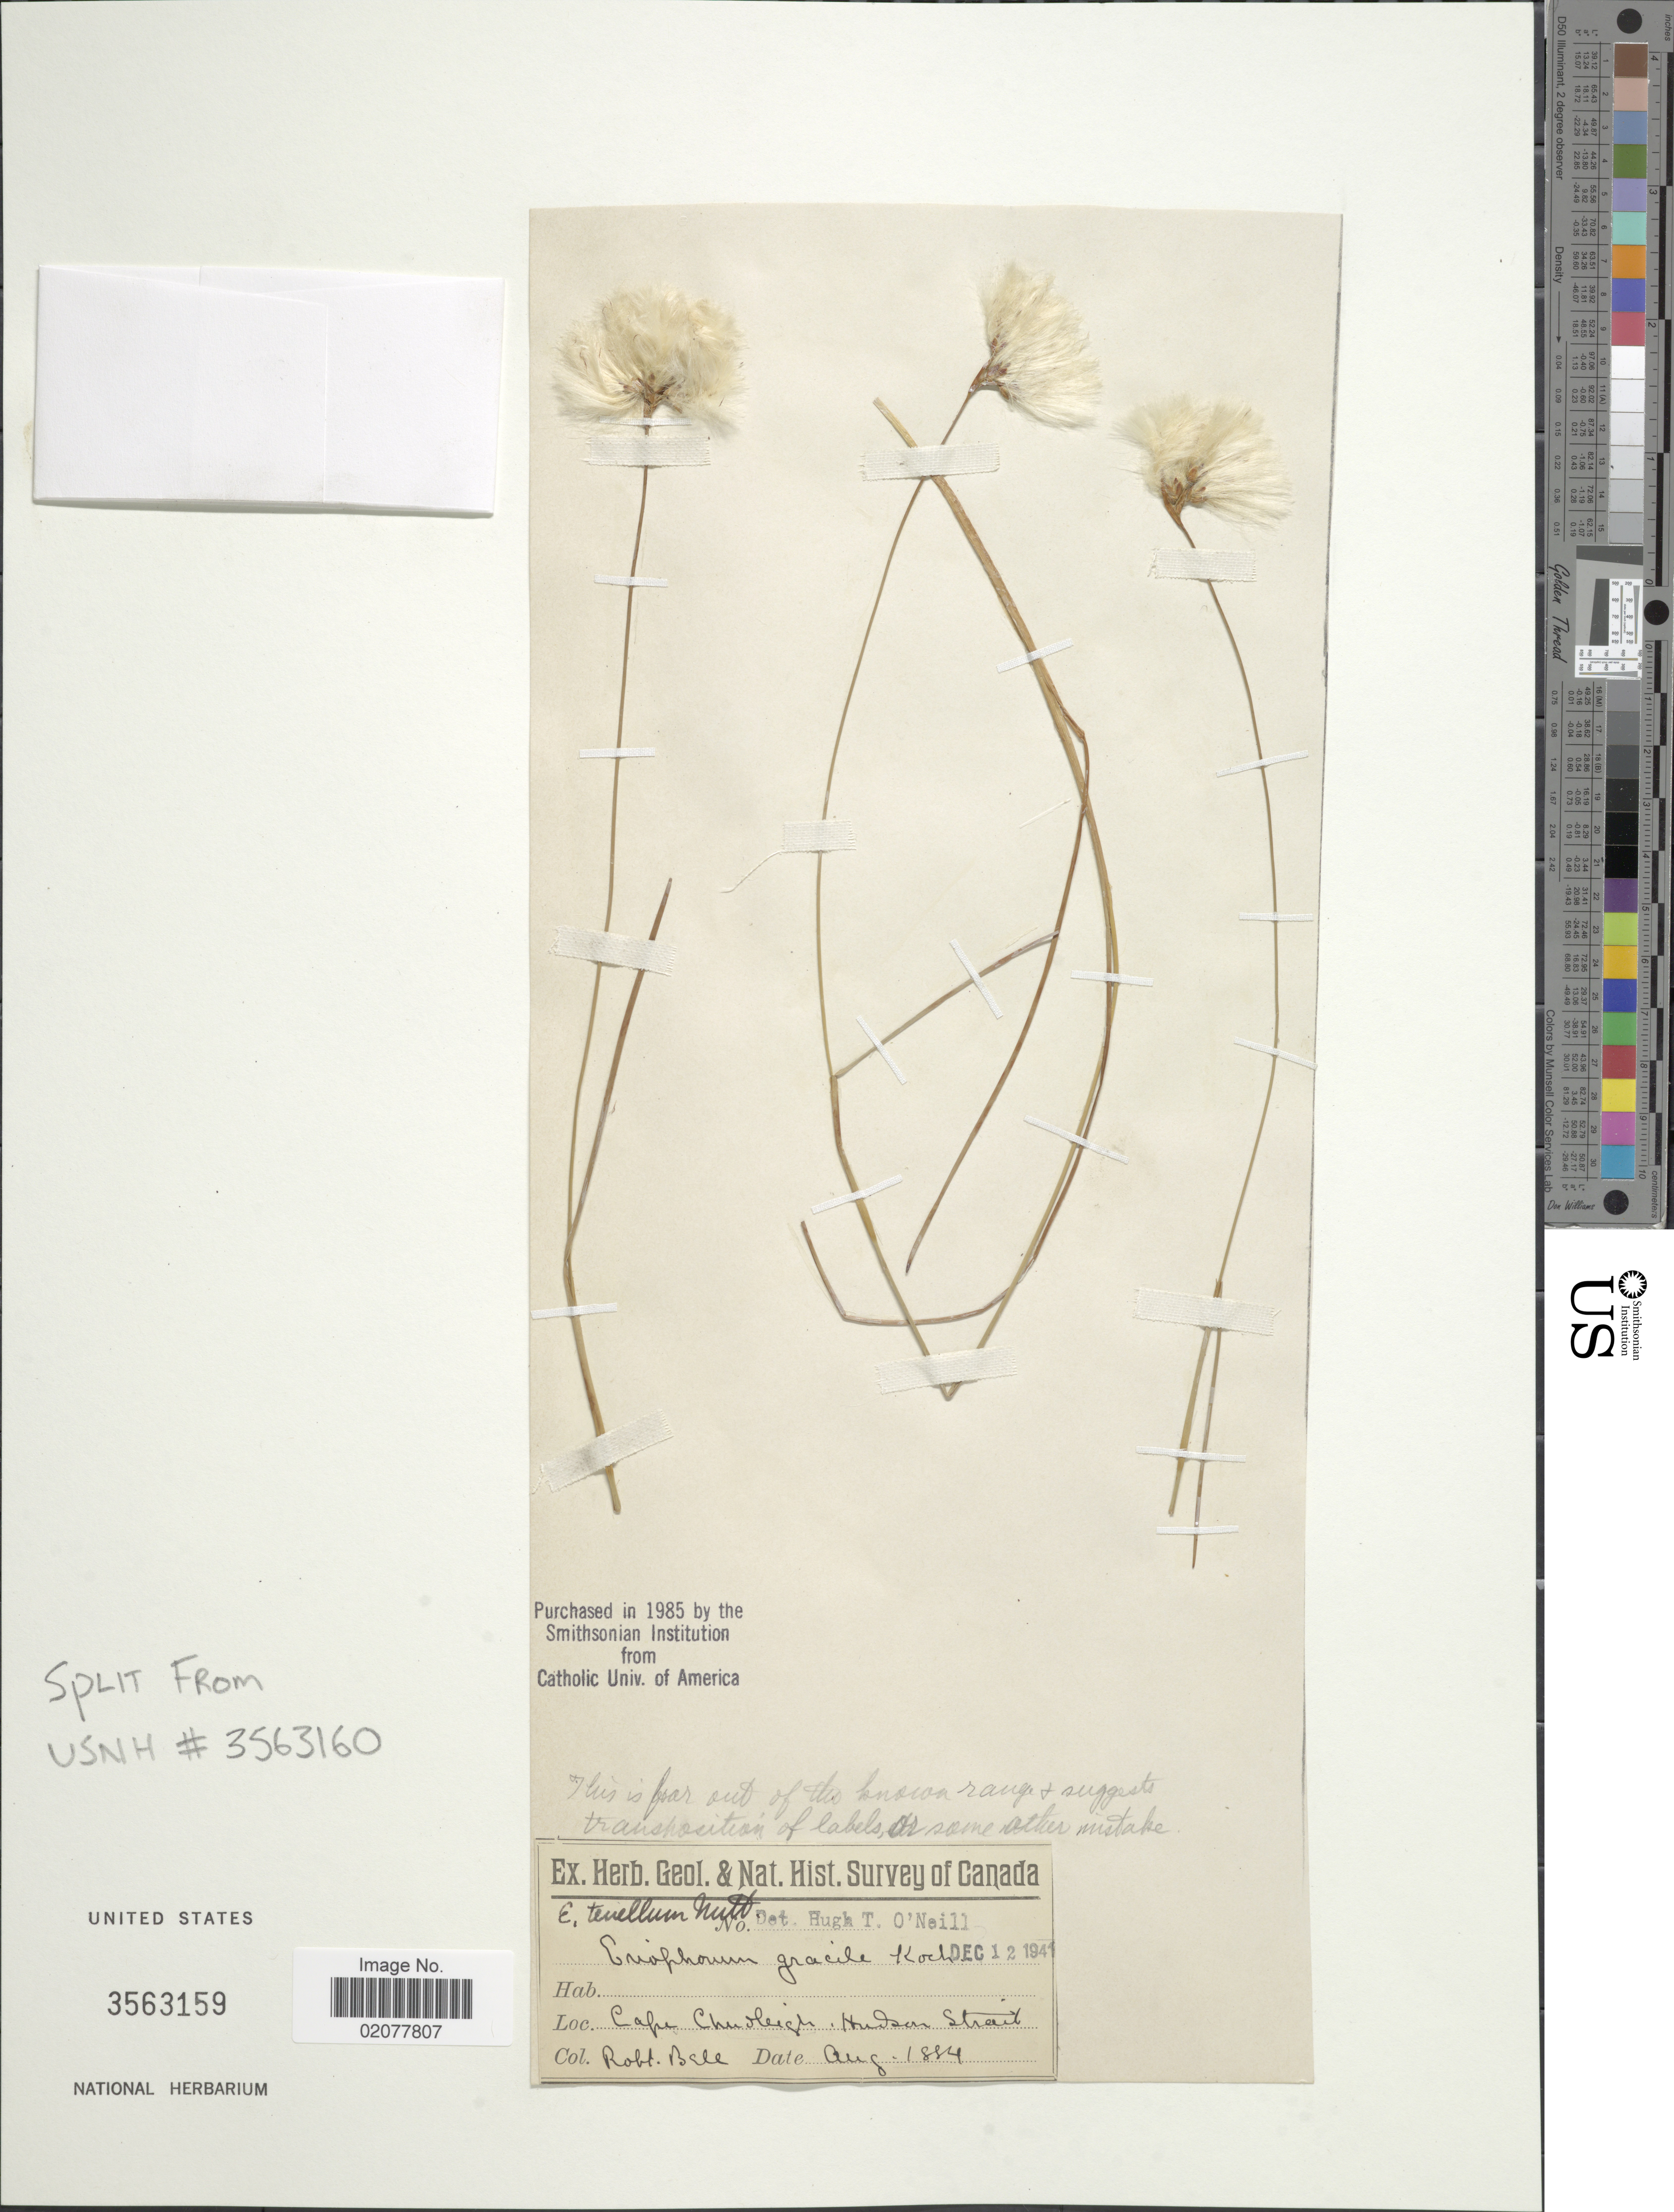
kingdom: Plantae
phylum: Tracheophyta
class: Liliopsida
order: Poales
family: Cyperaceae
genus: Eriophorum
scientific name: Eriophorum tenellum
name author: Nutt.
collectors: R. H. Ball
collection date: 1884-08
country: Canada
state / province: Nunavut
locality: Cape Chudleigh, Hudson Strait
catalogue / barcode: US 3563159